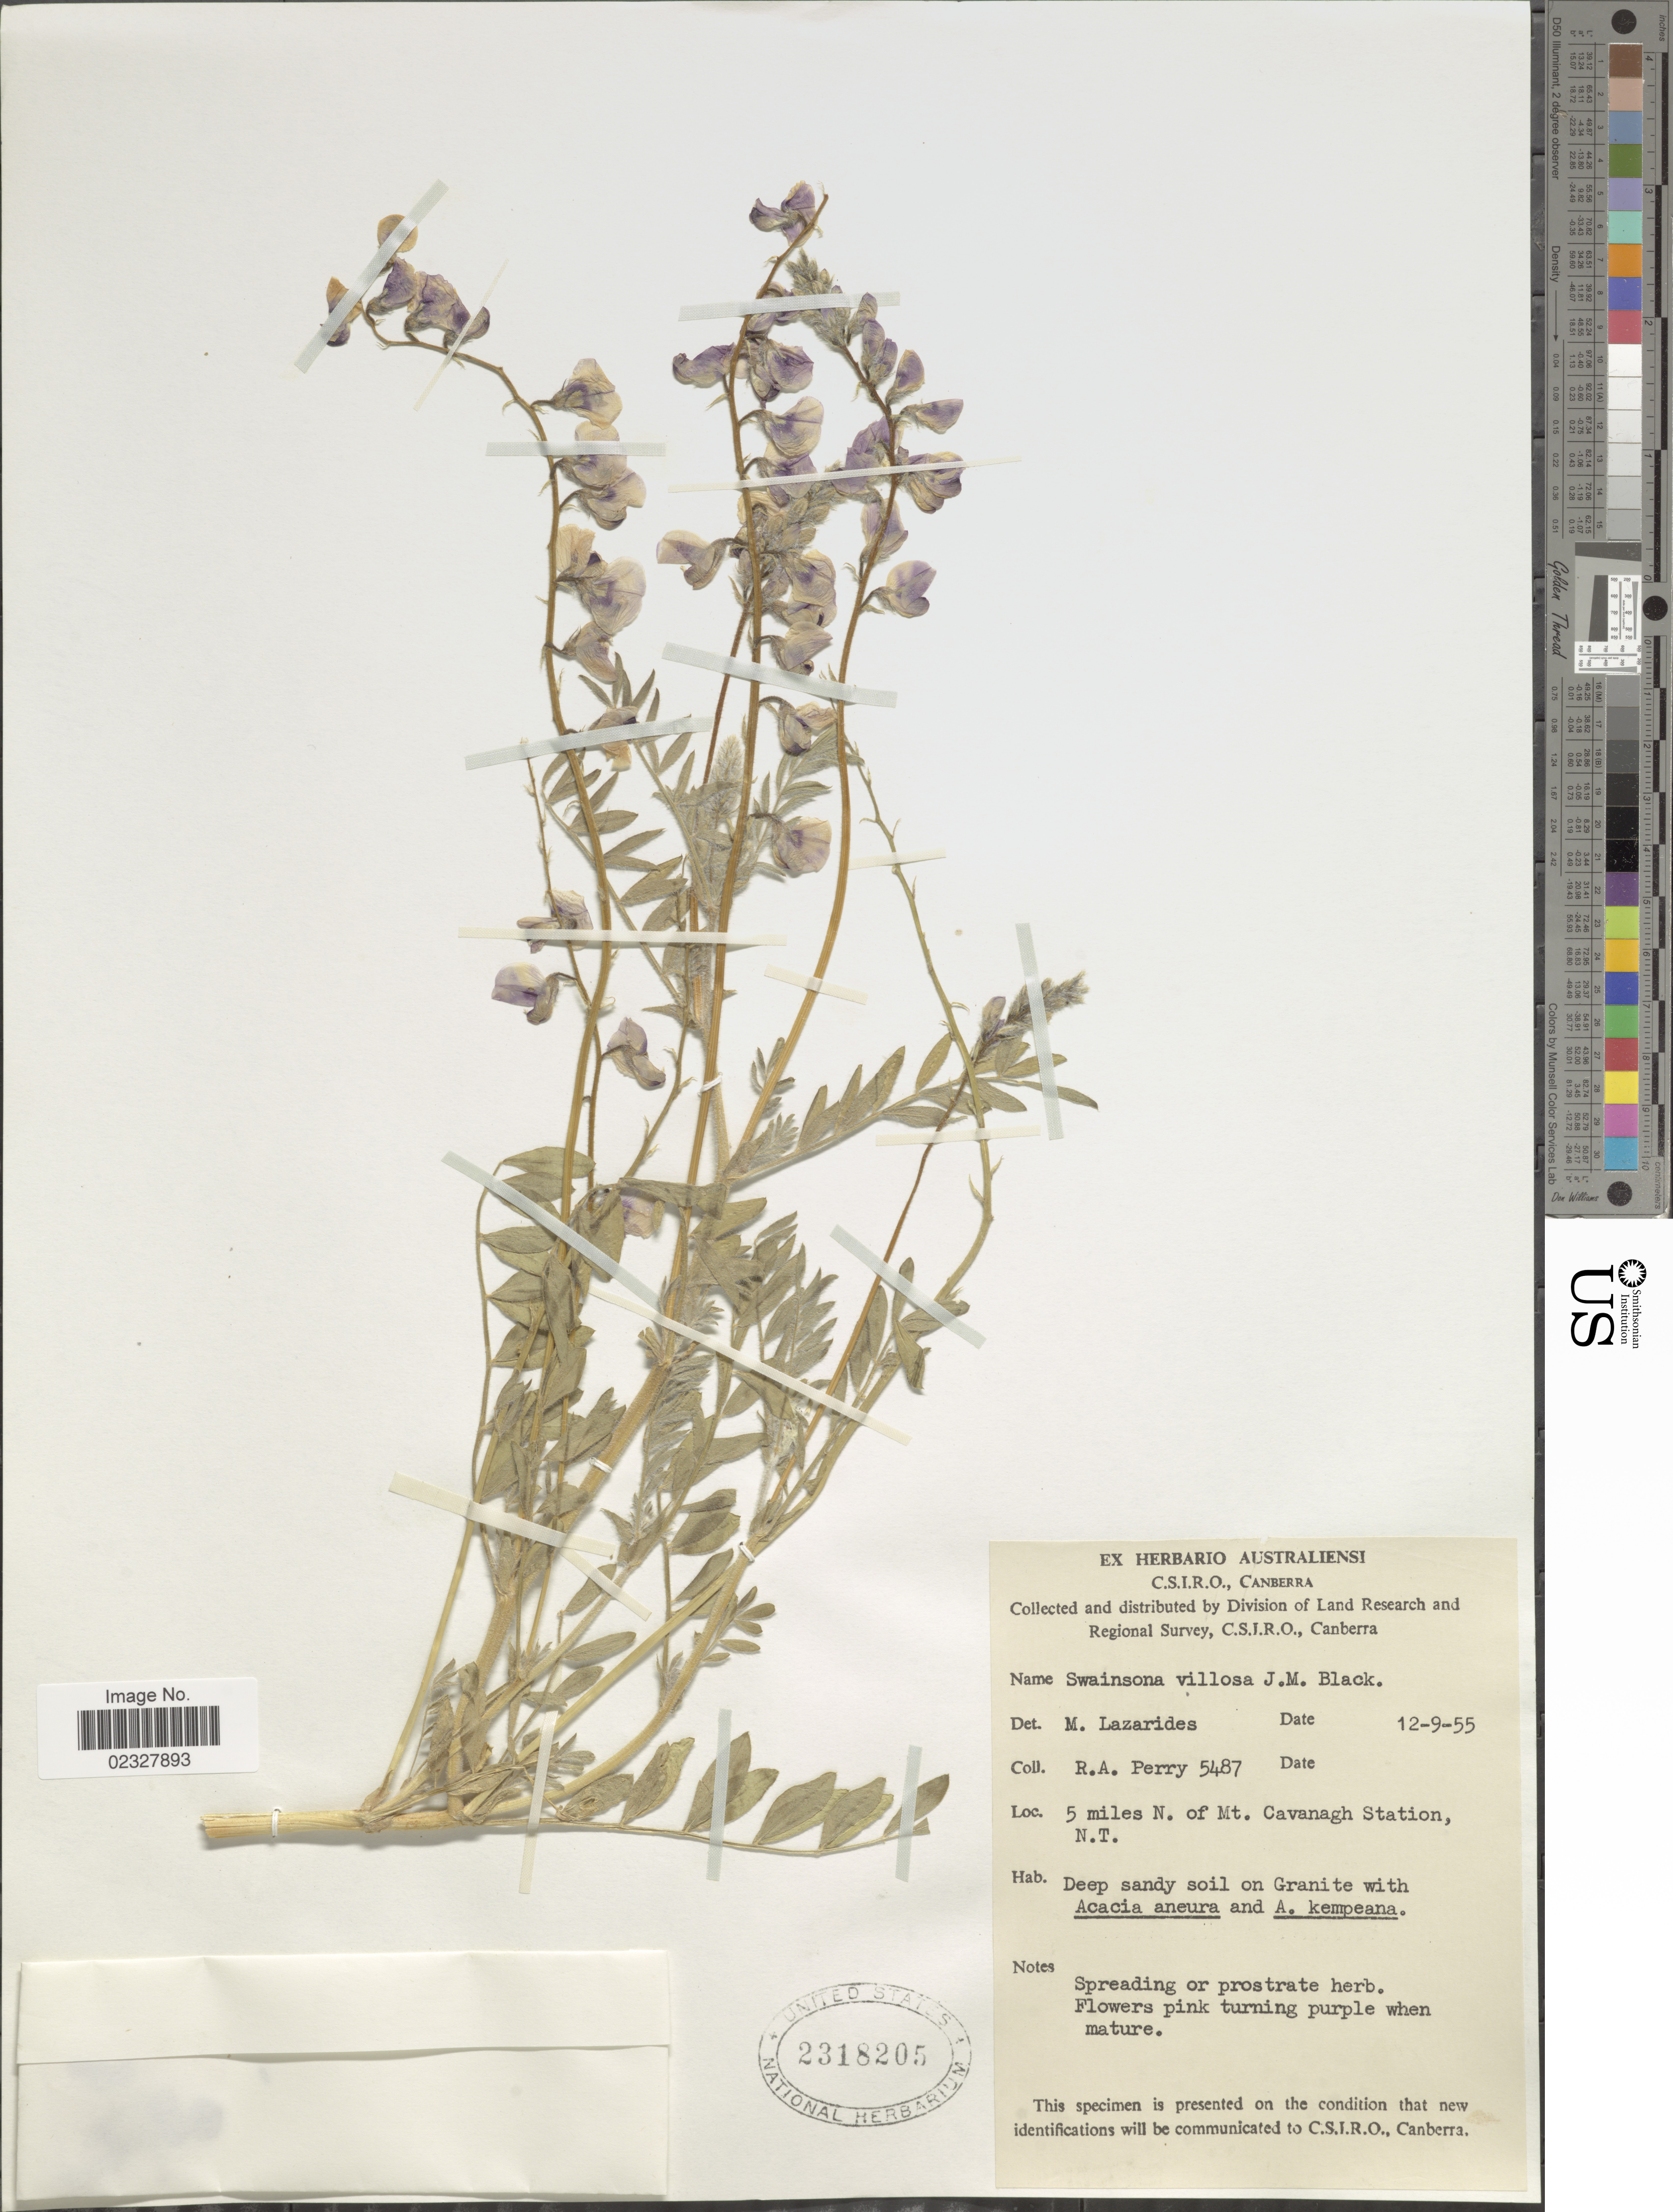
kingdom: Plantae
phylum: Tracheophyta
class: Magnoliopsida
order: Fabales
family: Fabaceae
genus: Swainsona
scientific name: Swainsona villosa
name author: J. Black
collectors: Perry, R. A.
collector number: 5487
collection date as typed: Transcribed d/m/y: 12/9/55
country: Australia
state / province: Northern Territory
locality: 5 miles N. of Mt. Cavanagh Station, N.T.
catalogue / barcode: US 2318205